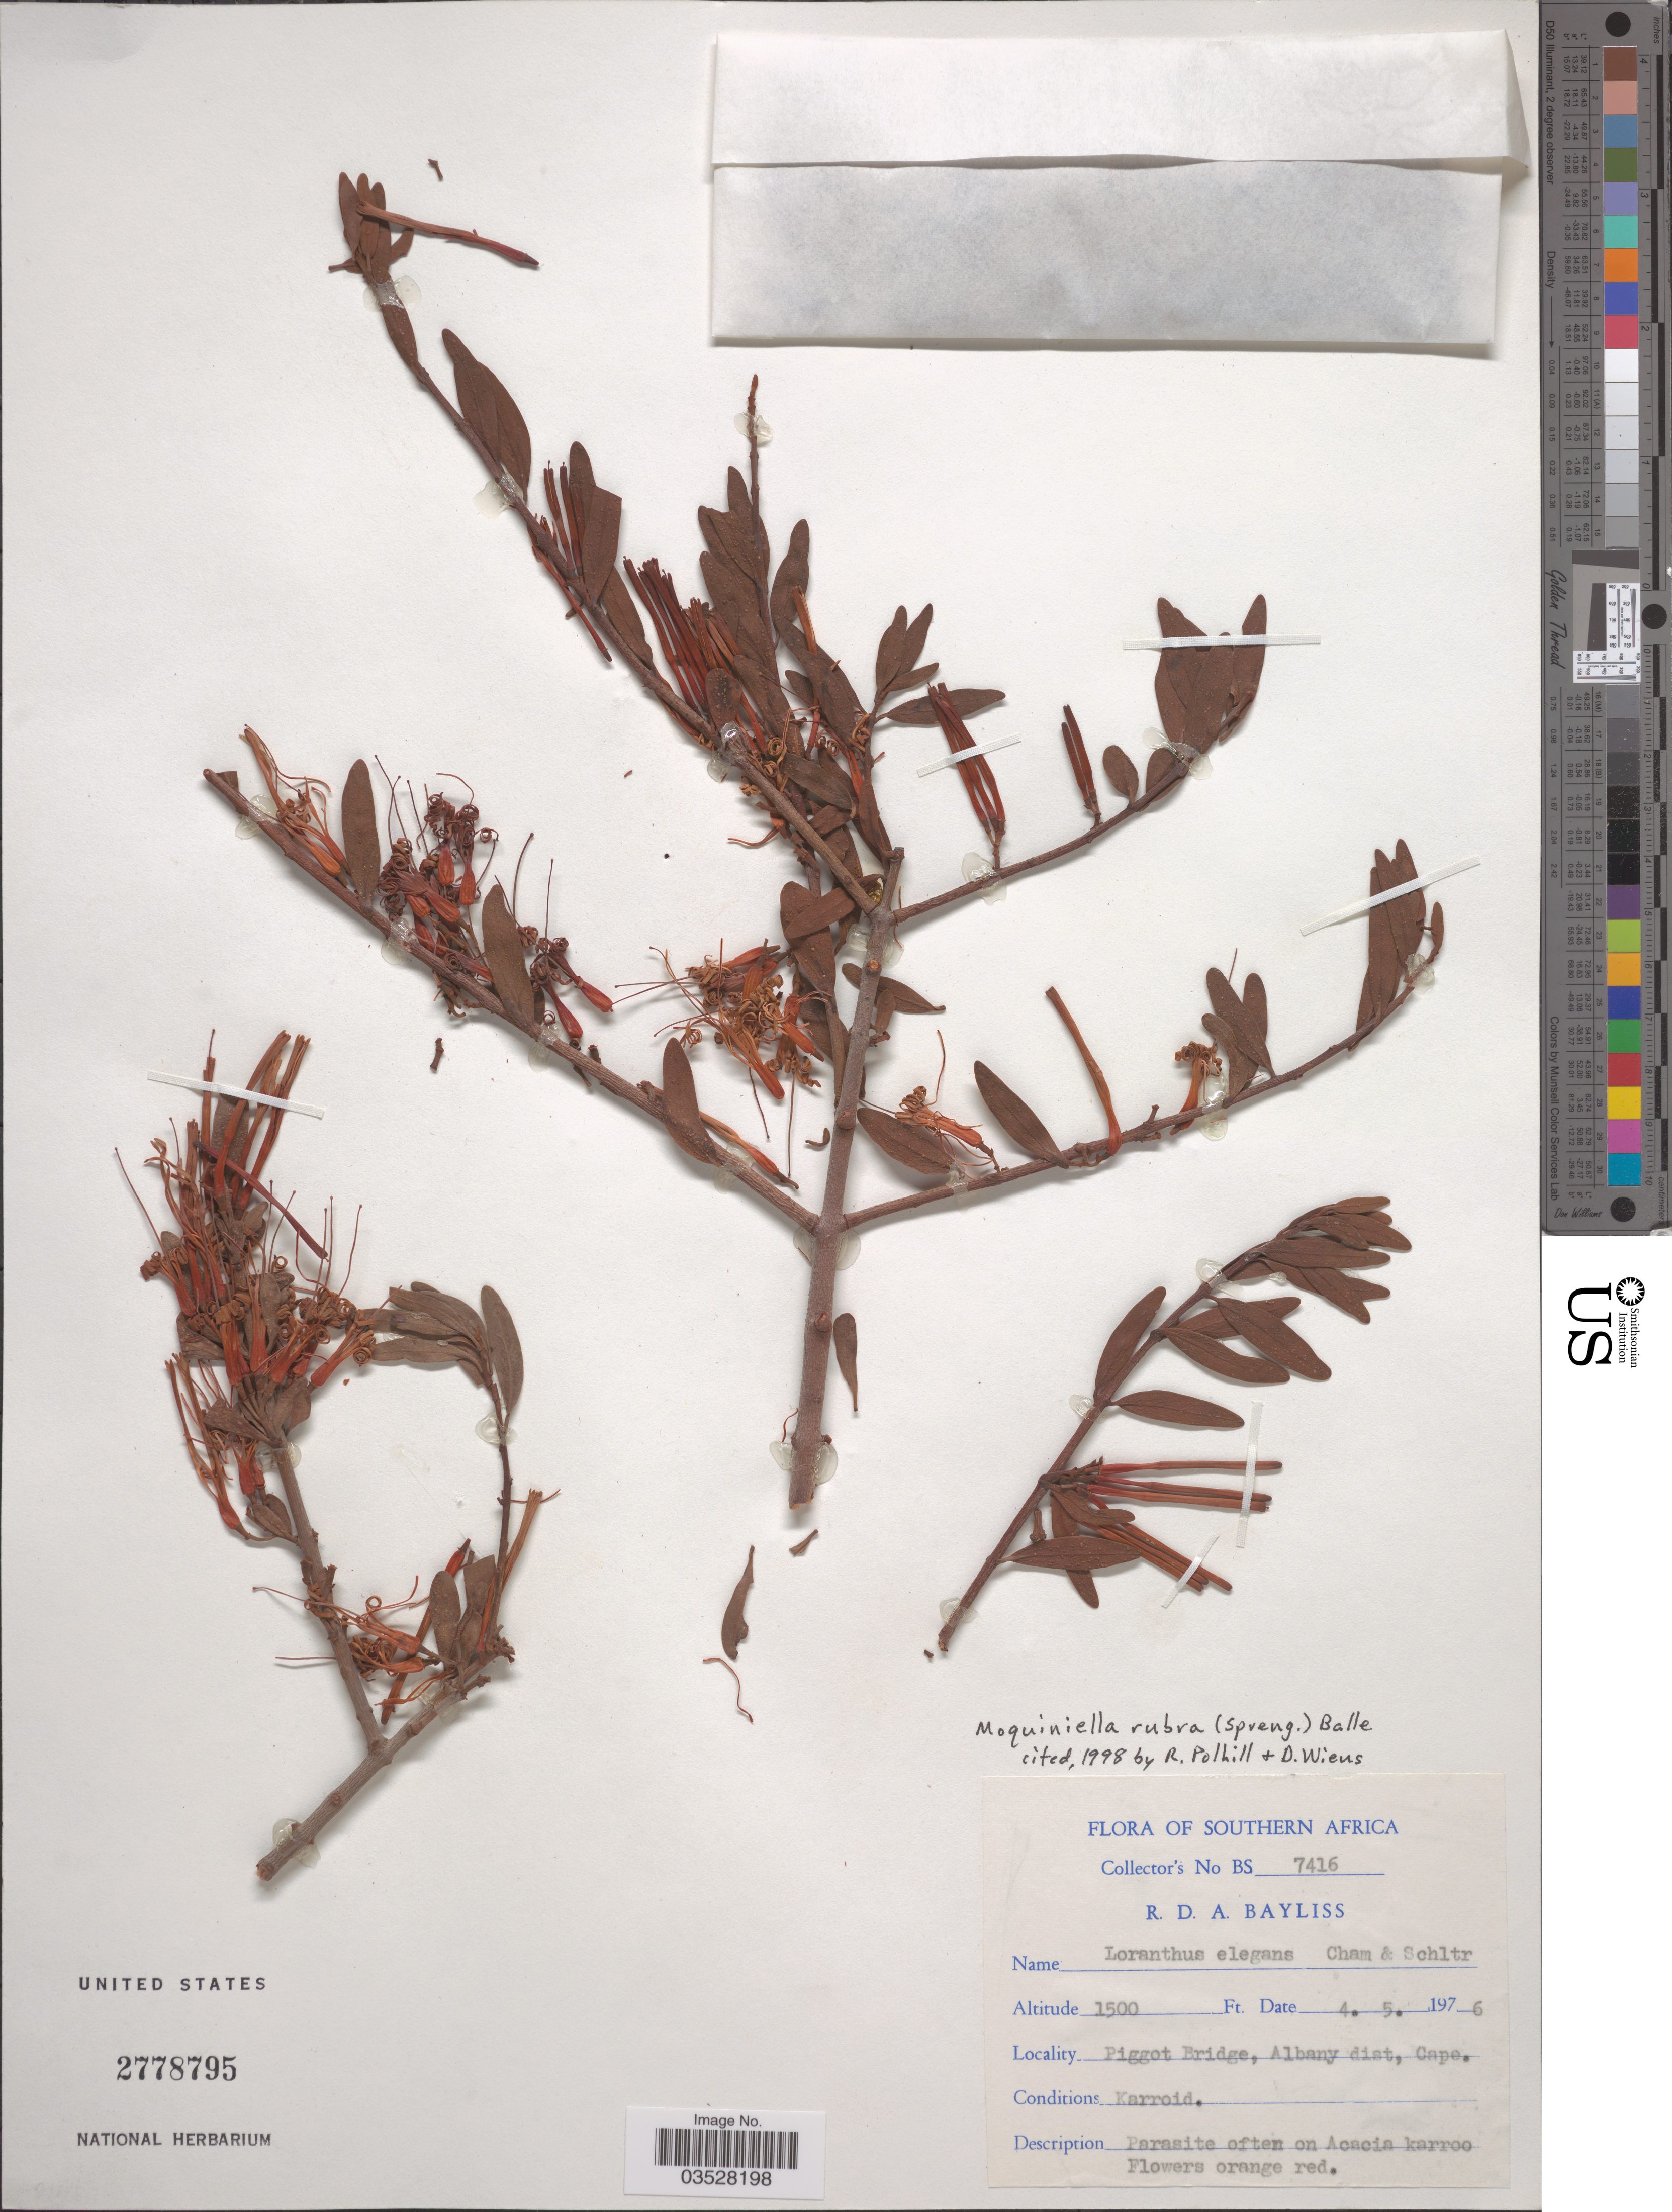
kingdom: Plantae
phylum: Tracheophyta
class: Magnoliopsida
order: Santalales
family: Loranthaceae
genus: Moquiniella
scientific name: Moquiniella rubra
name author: (A. Spreng.) Balle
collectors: R. Bayliss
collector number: BS7416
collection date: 1976-05-04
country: South Africa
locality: Southern Africa. Piggot Bridge, Albany dist, Cape.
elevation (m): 457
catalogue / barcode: US 2778795